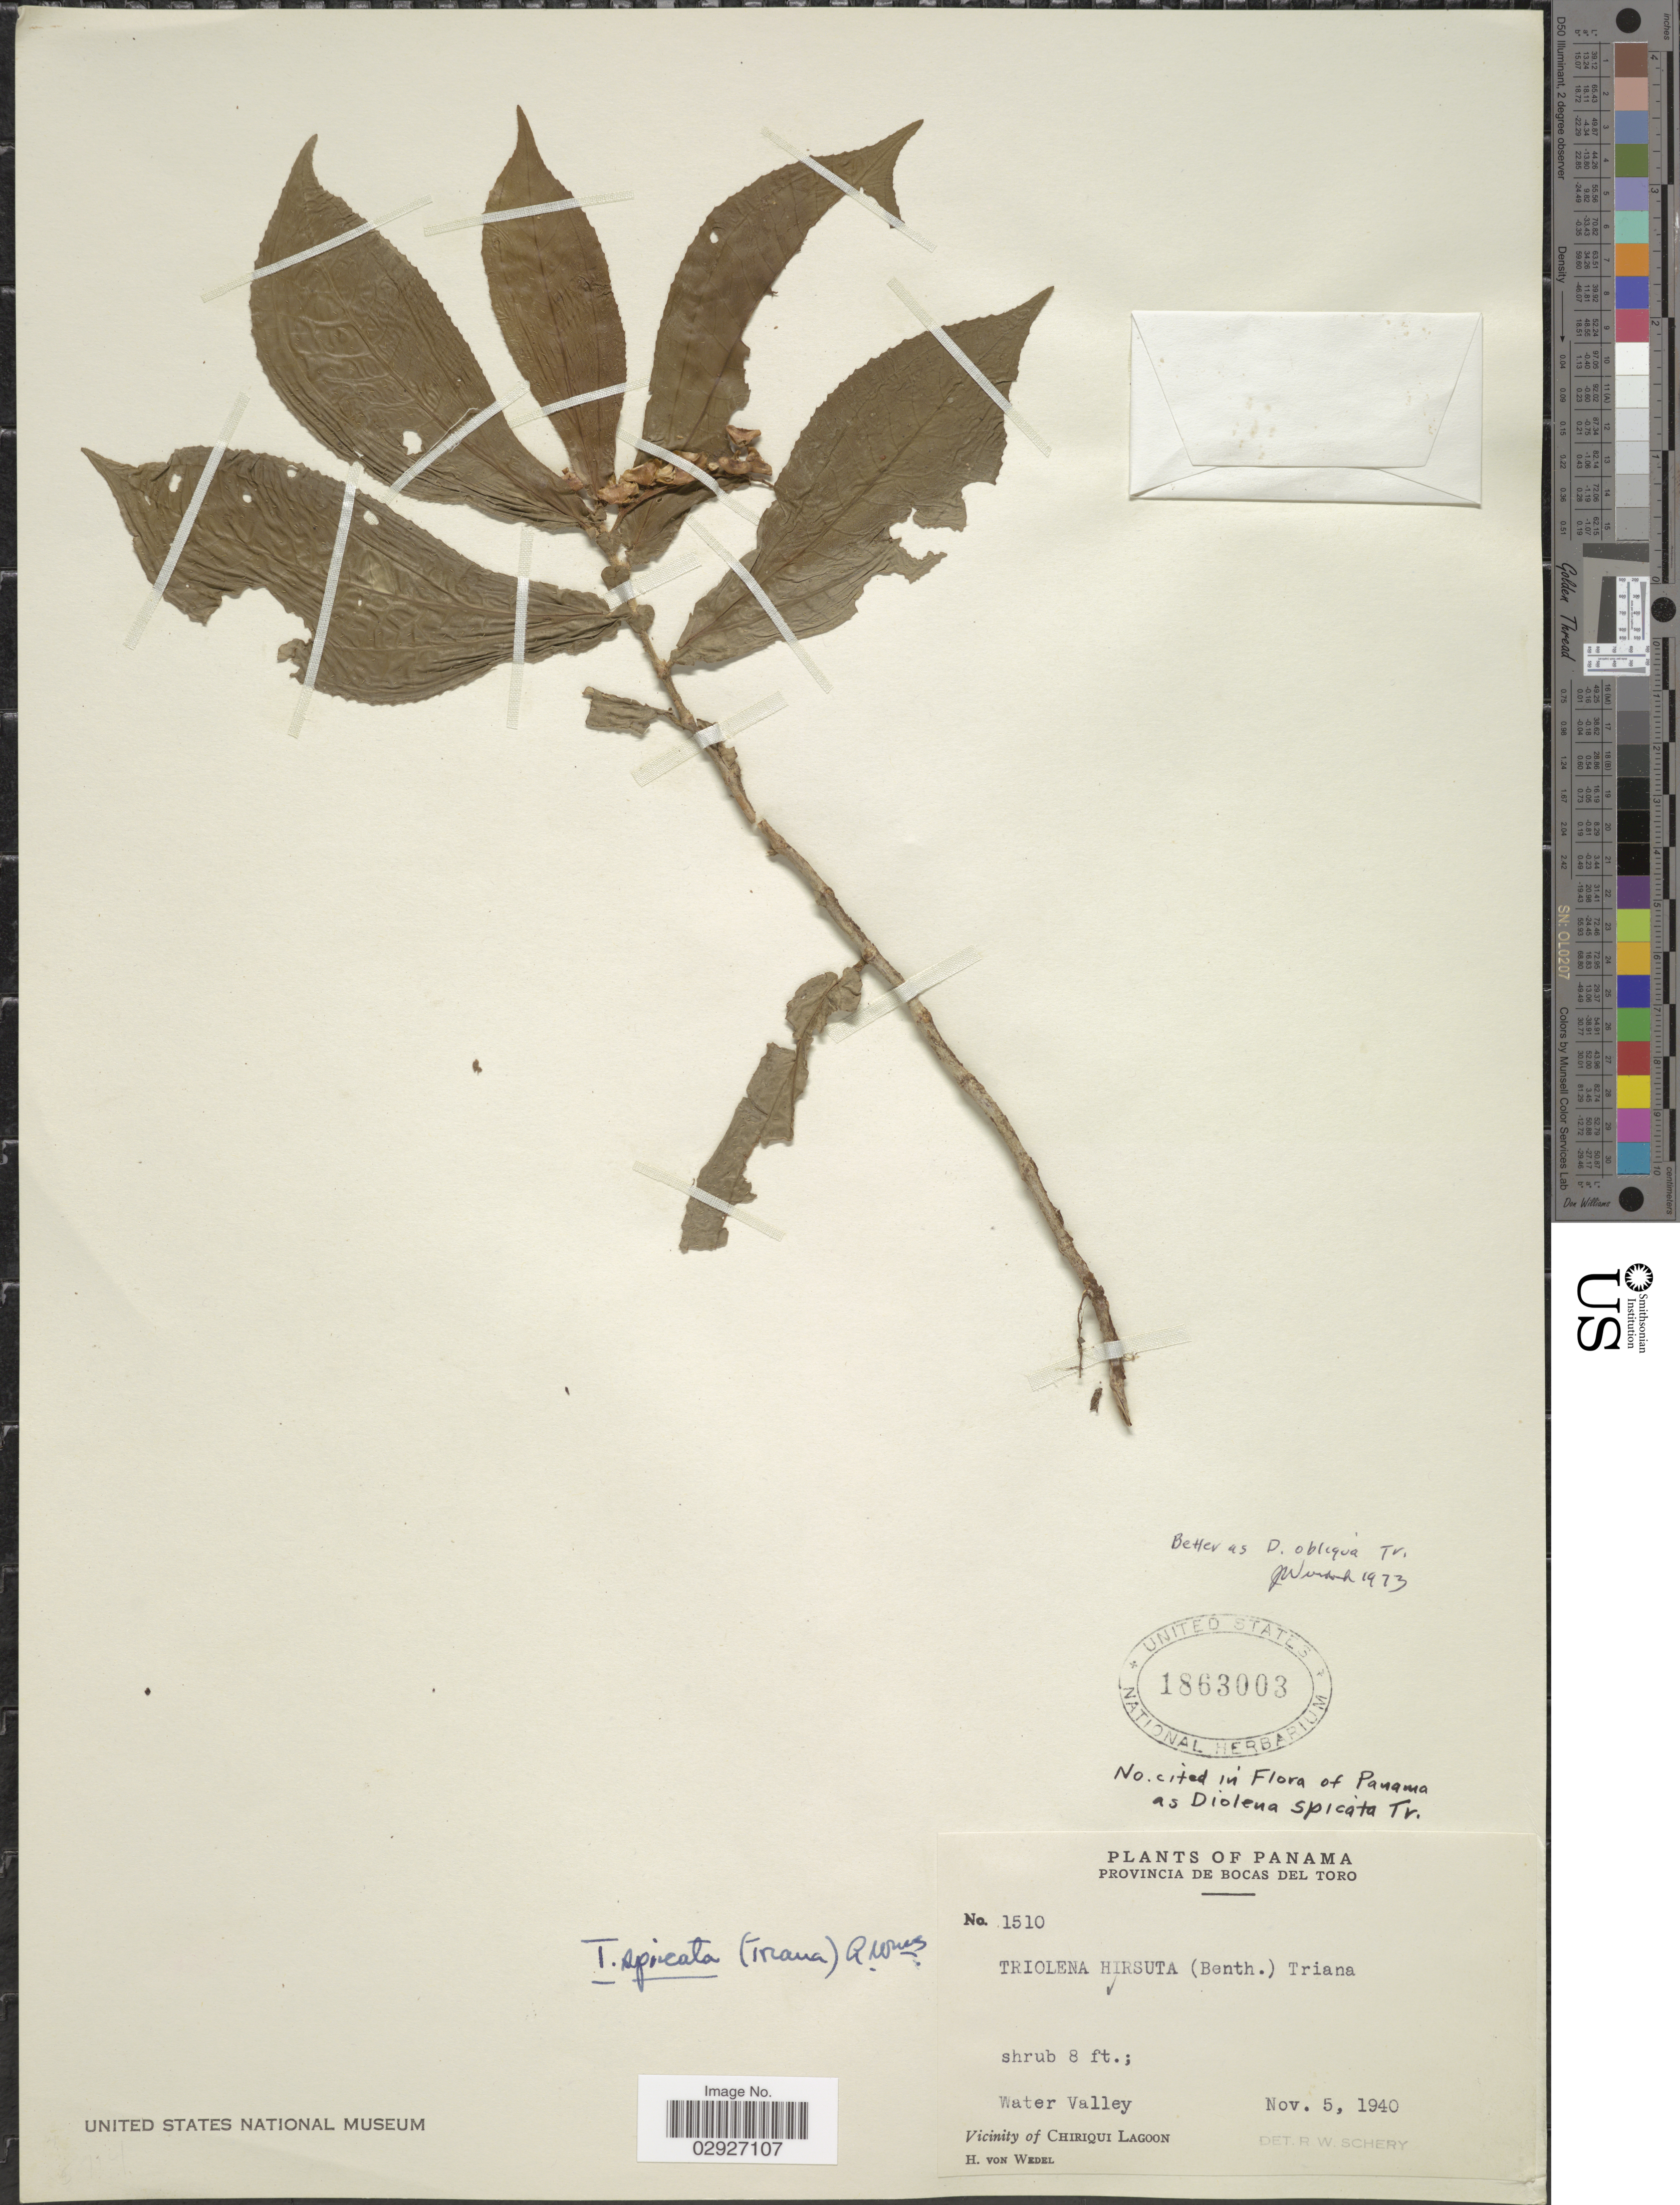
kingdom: Plantae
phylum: Tracheophyta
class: Magnoliopsida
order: Myrtales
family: Melastomataceae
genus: Triolena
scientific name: Triolena spicata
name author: (Triana) L.O. Williams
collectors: H. von Wedel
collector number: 1510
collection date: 1940-11-05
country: Panama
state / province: Bocas del Toro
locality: Water Valley, Vicinity of Chiriqui Lagoon.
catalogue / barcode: US 1863003